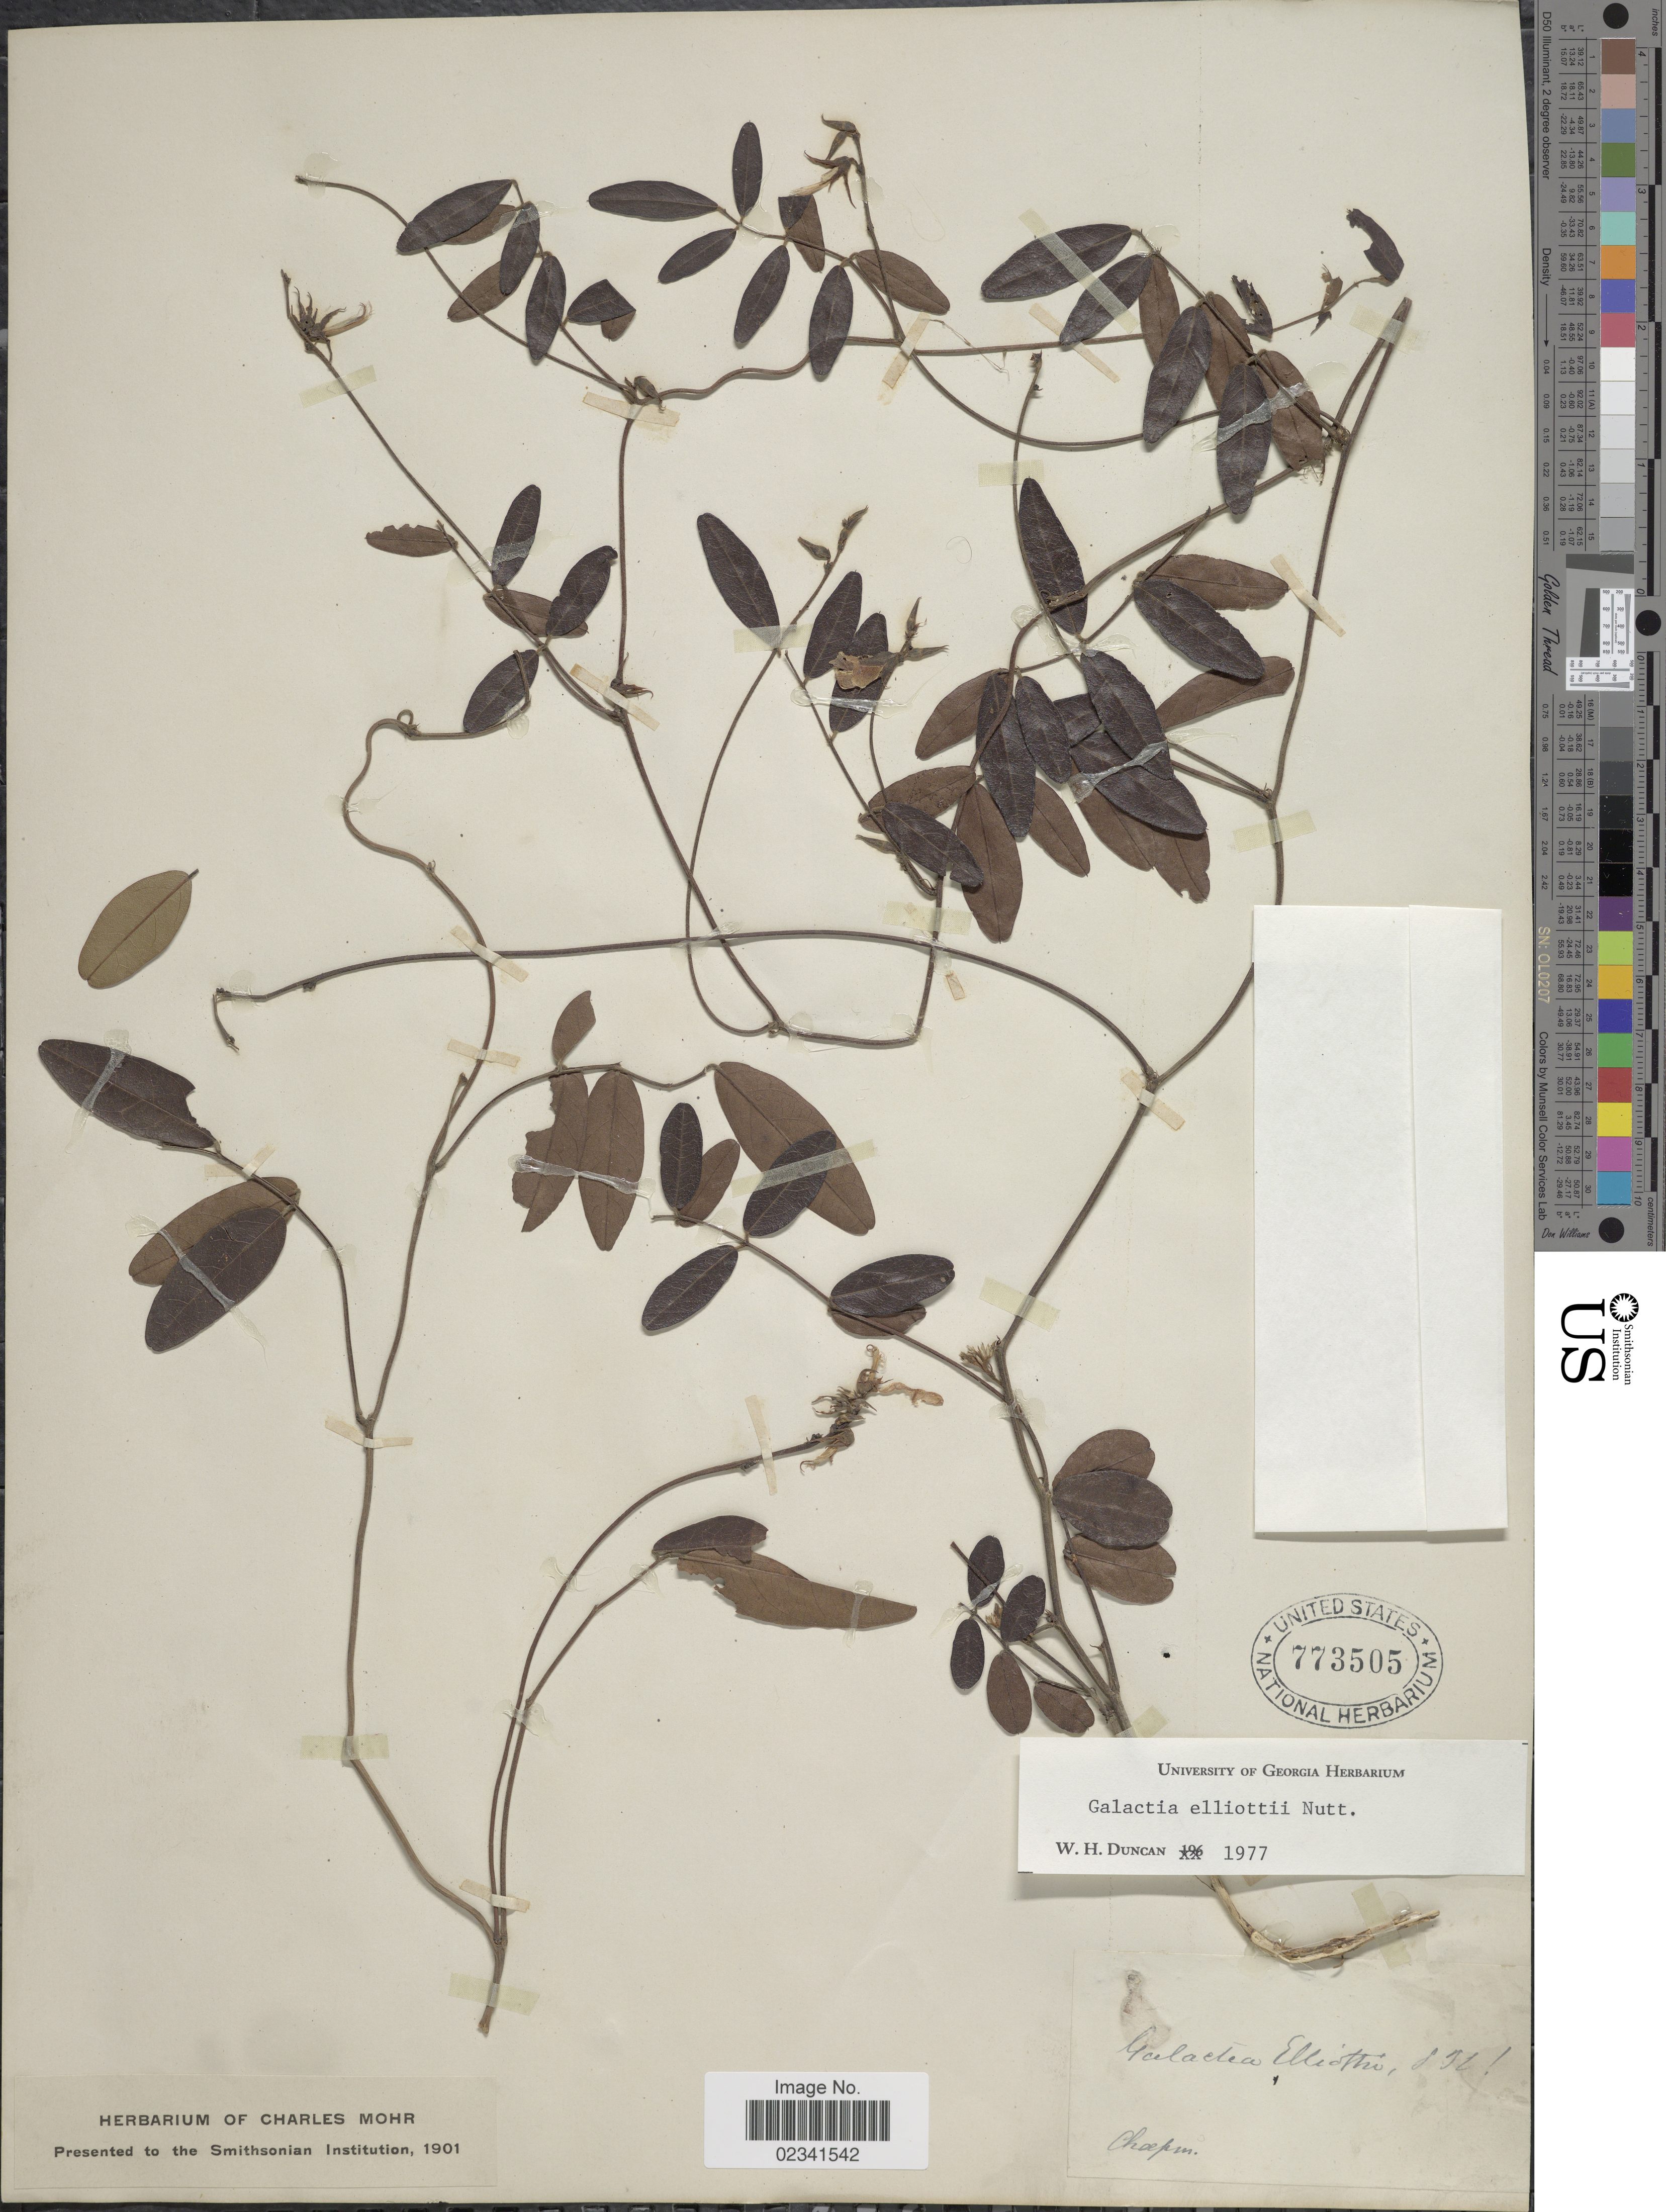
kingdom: Plantae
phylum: Tracheophyta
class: Magnoliopsida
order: Fabales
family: Fabaceae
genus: Galactia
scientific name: Galactia elliottii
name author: Nutt.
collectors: Chapm. & Chapm.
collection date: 1977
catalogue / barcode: US 773505